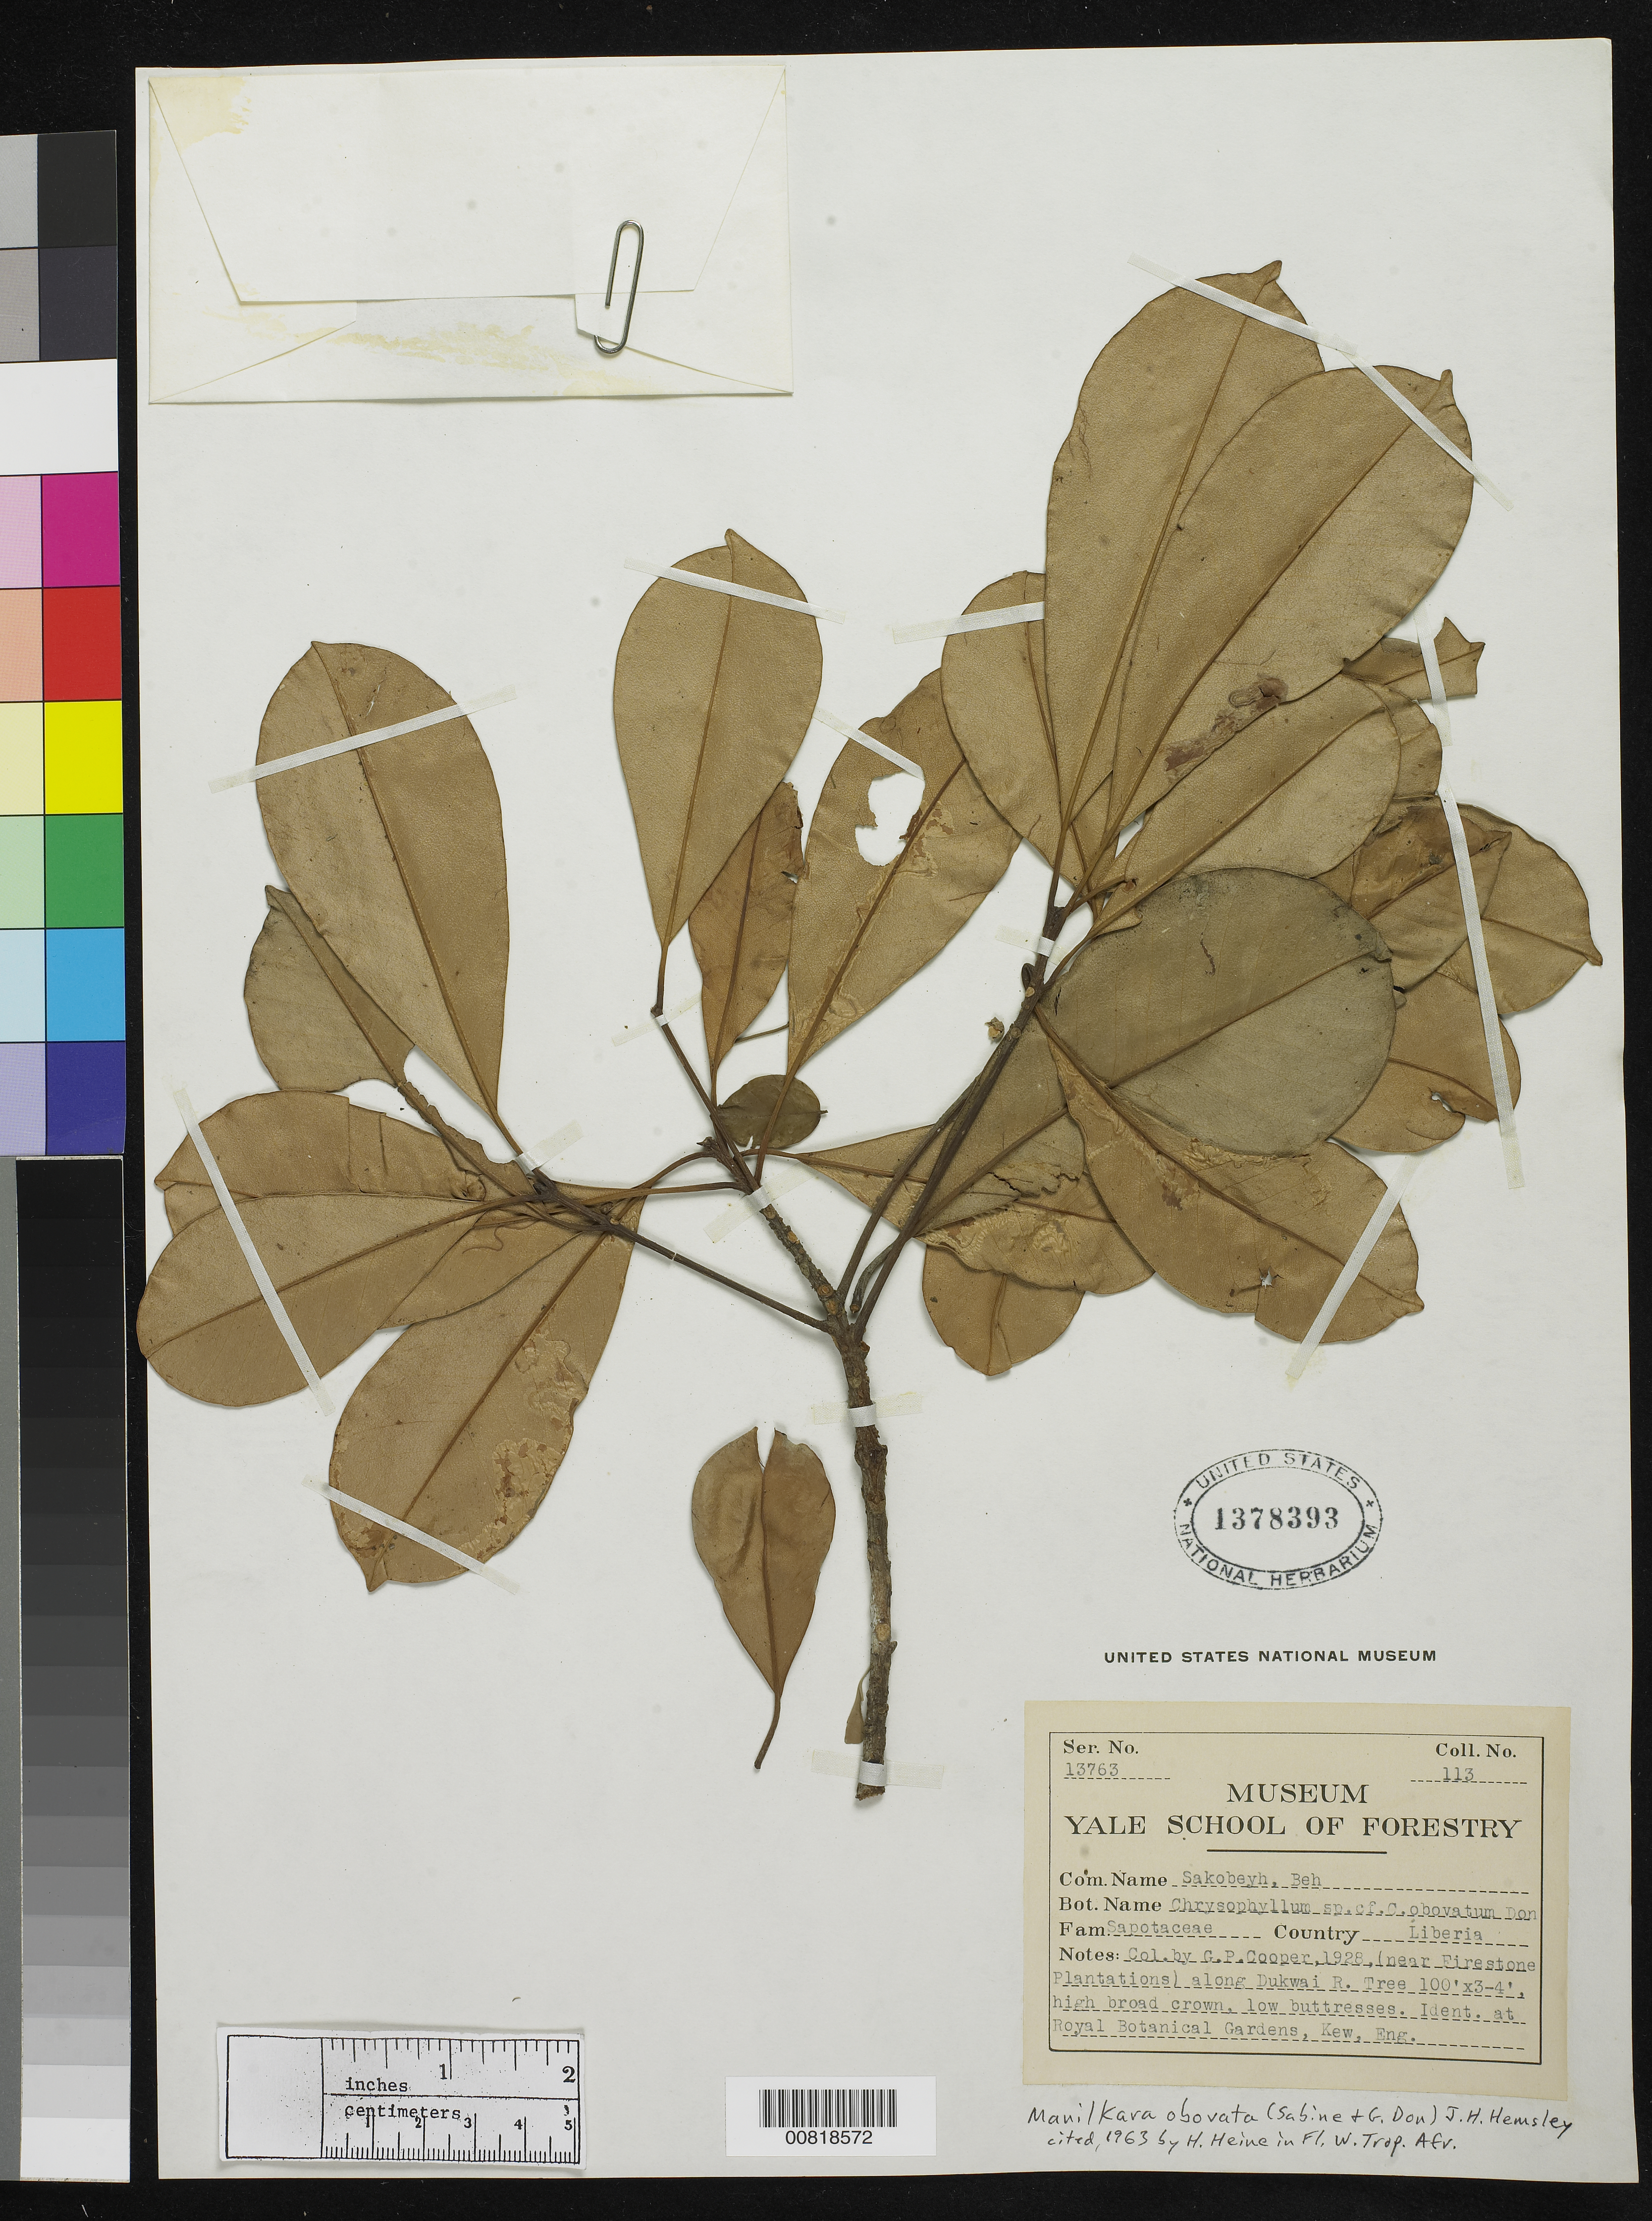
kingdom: Plantae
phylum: Tracheophyta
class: Magnoliopsida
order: Ericales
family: Sapotaceae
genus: Manilkara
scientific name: Manilkara obovata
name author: (Sabine & G. Don) J.H. Hemsl.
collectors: G. Cooper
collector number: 113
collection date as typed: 1928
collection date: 1928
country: Liberia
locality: (near Firestone Plantations) along Dukwai River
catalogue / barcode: US 1378393